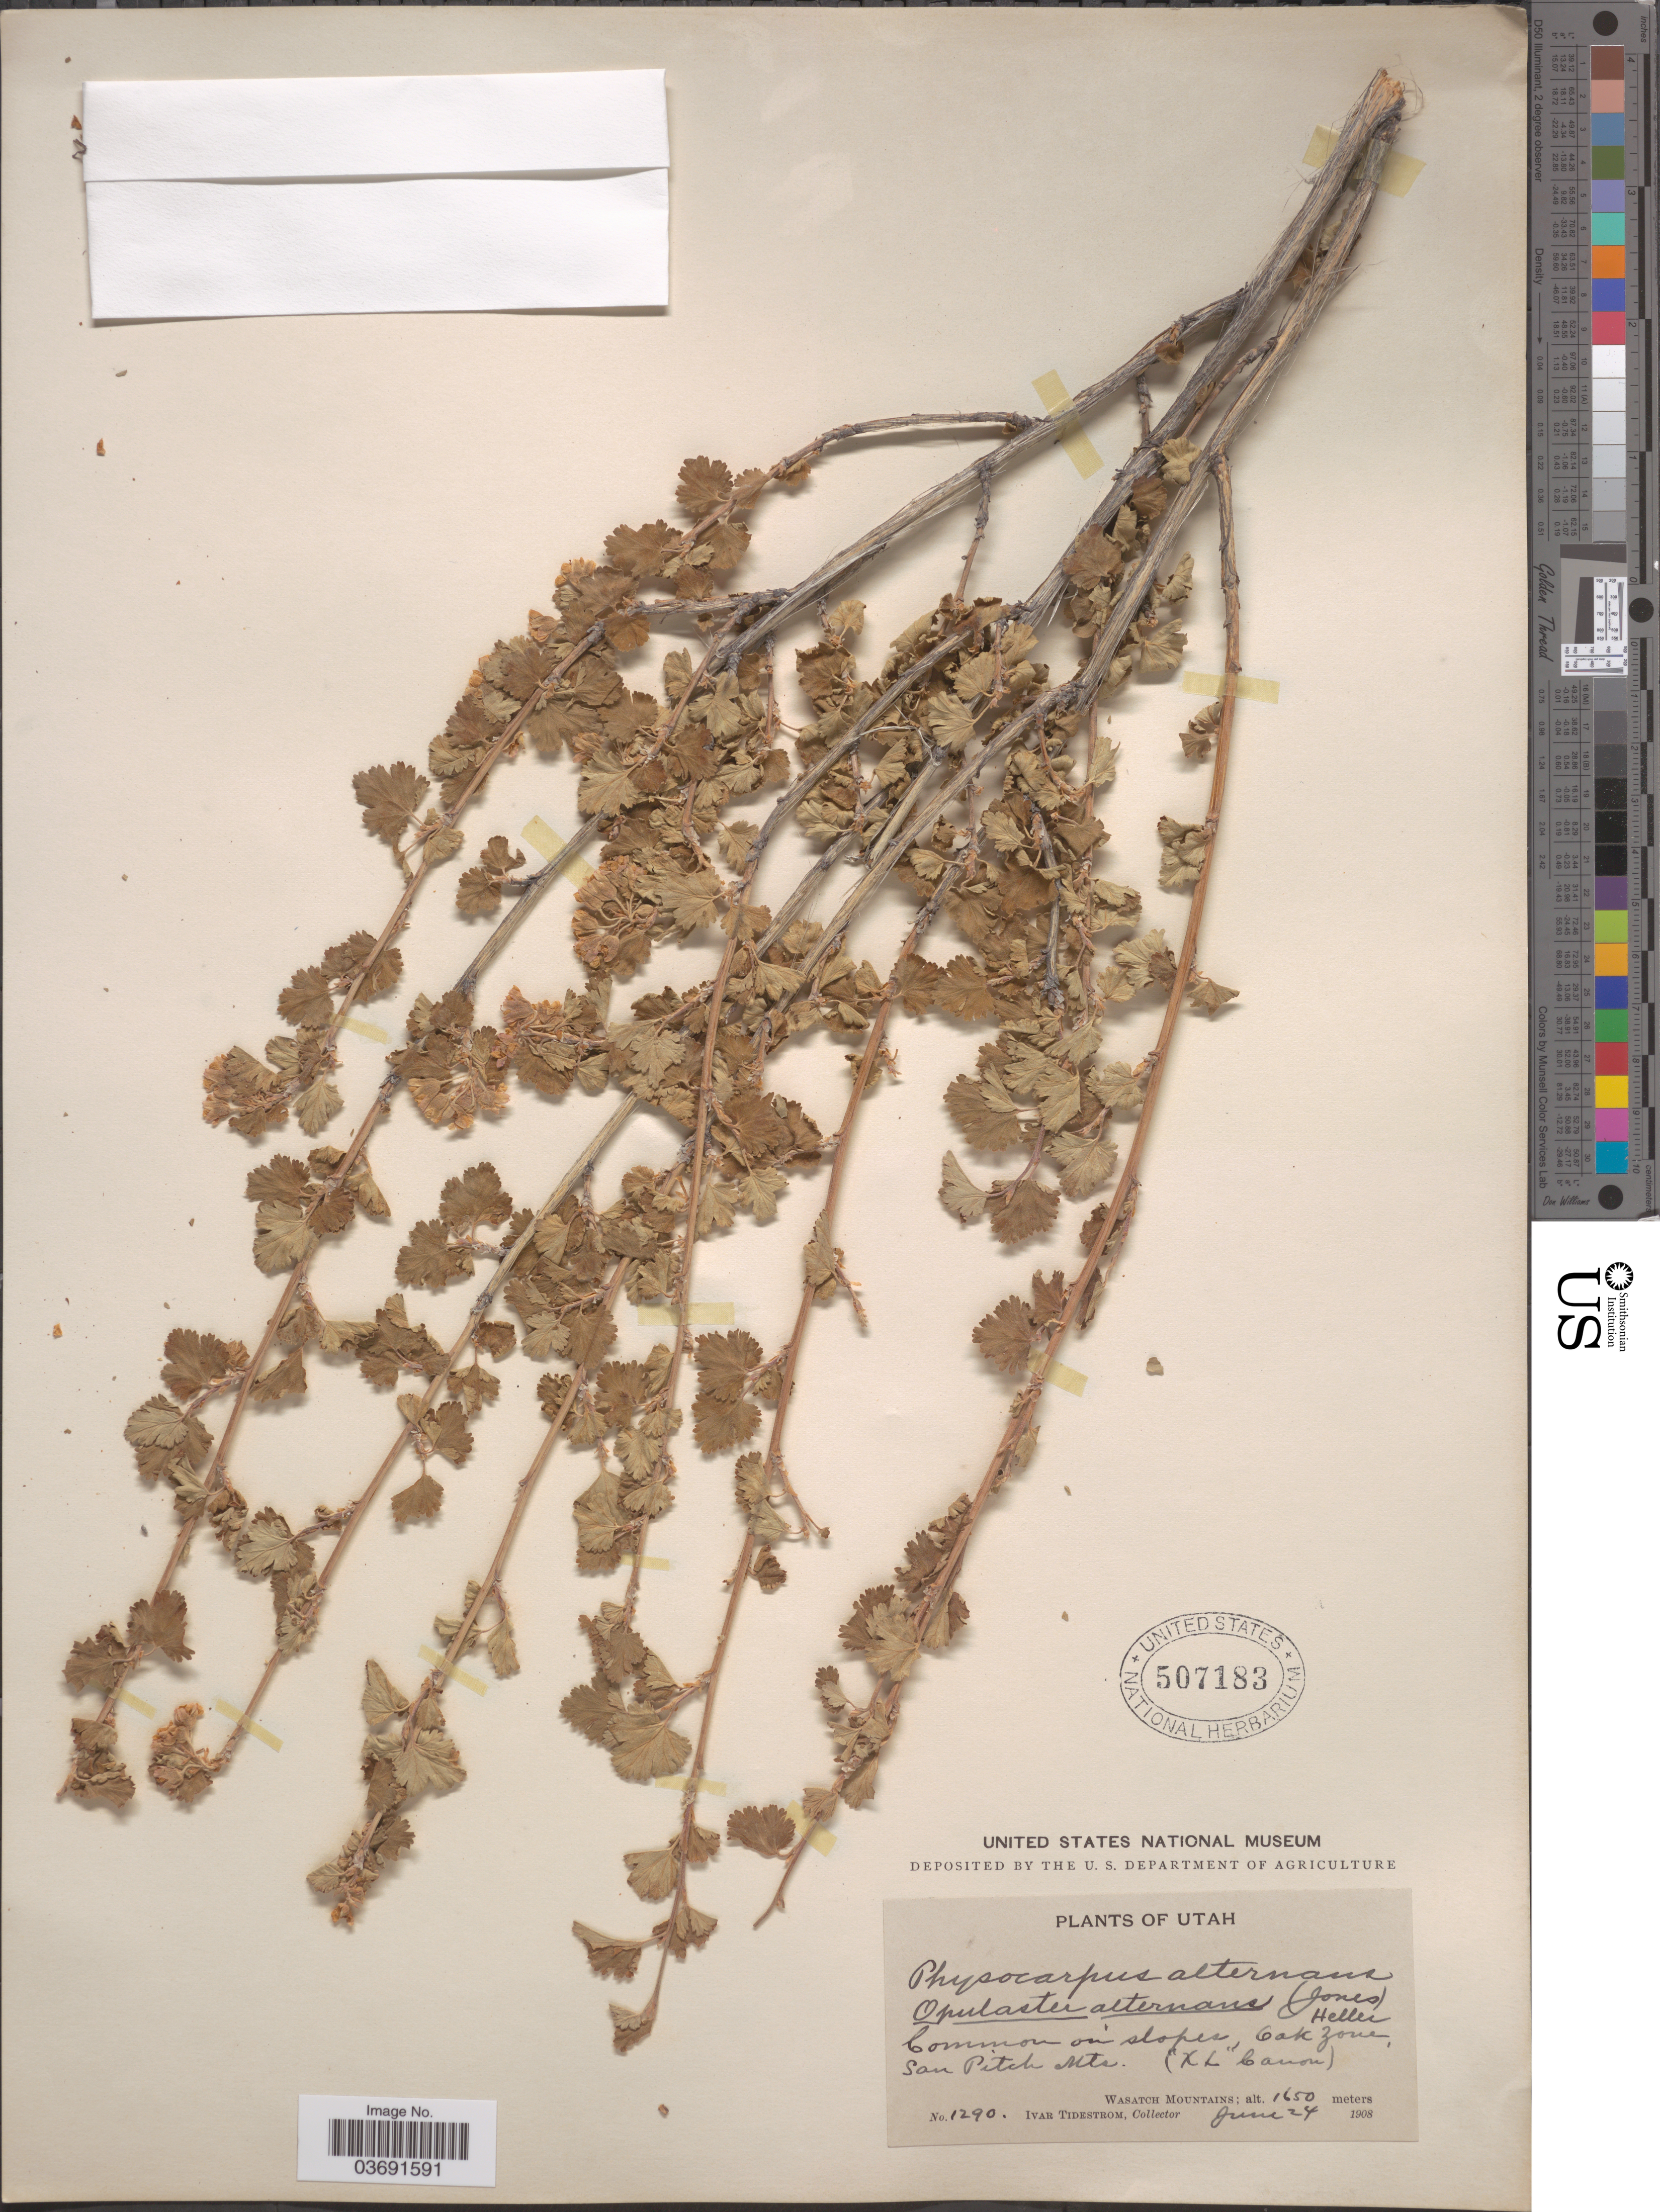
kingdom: Plantae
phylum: Tracheophyta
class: Magnoliopsida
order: Rosales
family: Rosaceae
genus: Physocarpus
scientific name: Physocarpus alternans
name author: (M.E. Jones) J.T. Howell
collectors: I. F. Tidestrom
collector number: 1290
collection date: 1908-06-24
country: United States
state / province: Utah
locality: Oak Zone, San Pitch Mts. ("XL" Canon). Wasatch Mountains.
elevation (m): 1650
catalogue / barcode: US 507183